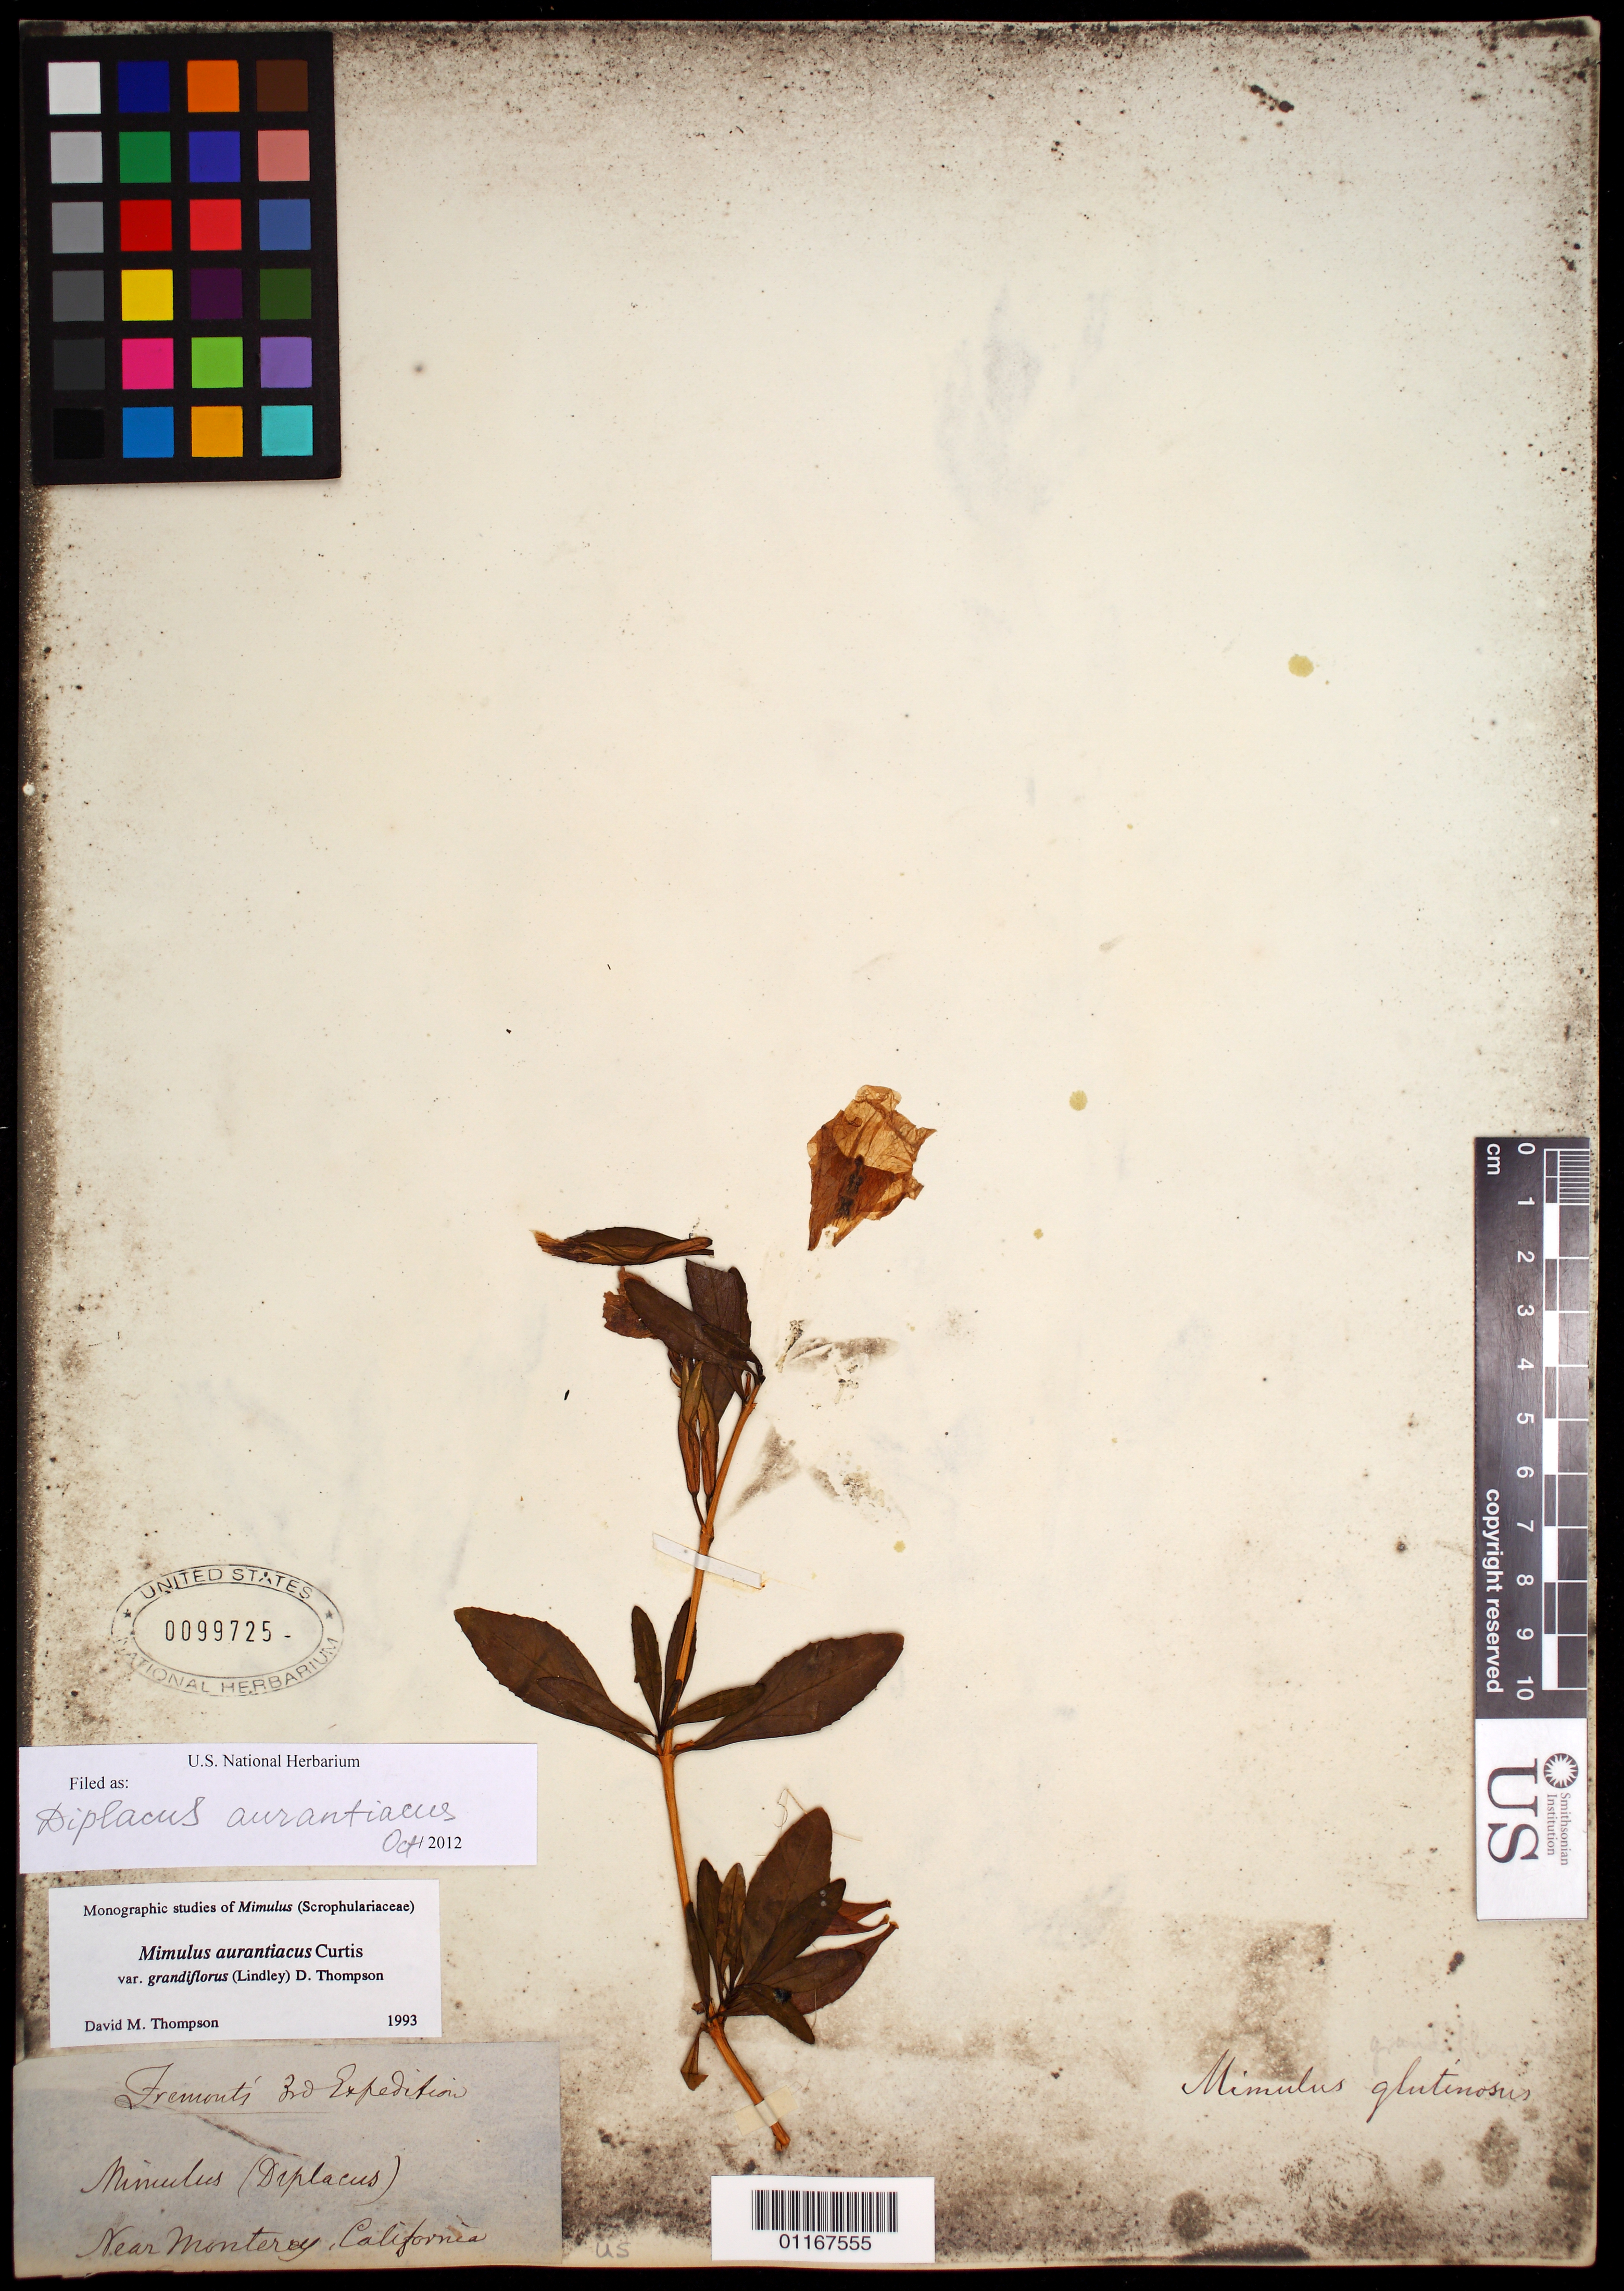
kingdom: Plantae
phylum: Tracheophyta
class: Magnoliopsida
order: Lamiales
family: Phrymaceae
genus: Diplacus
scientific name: Diplacus aurantiacus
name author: (Curtis) Jeps.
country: United States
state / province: California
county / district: Monterey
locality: near Monterey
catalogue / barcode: US 99725